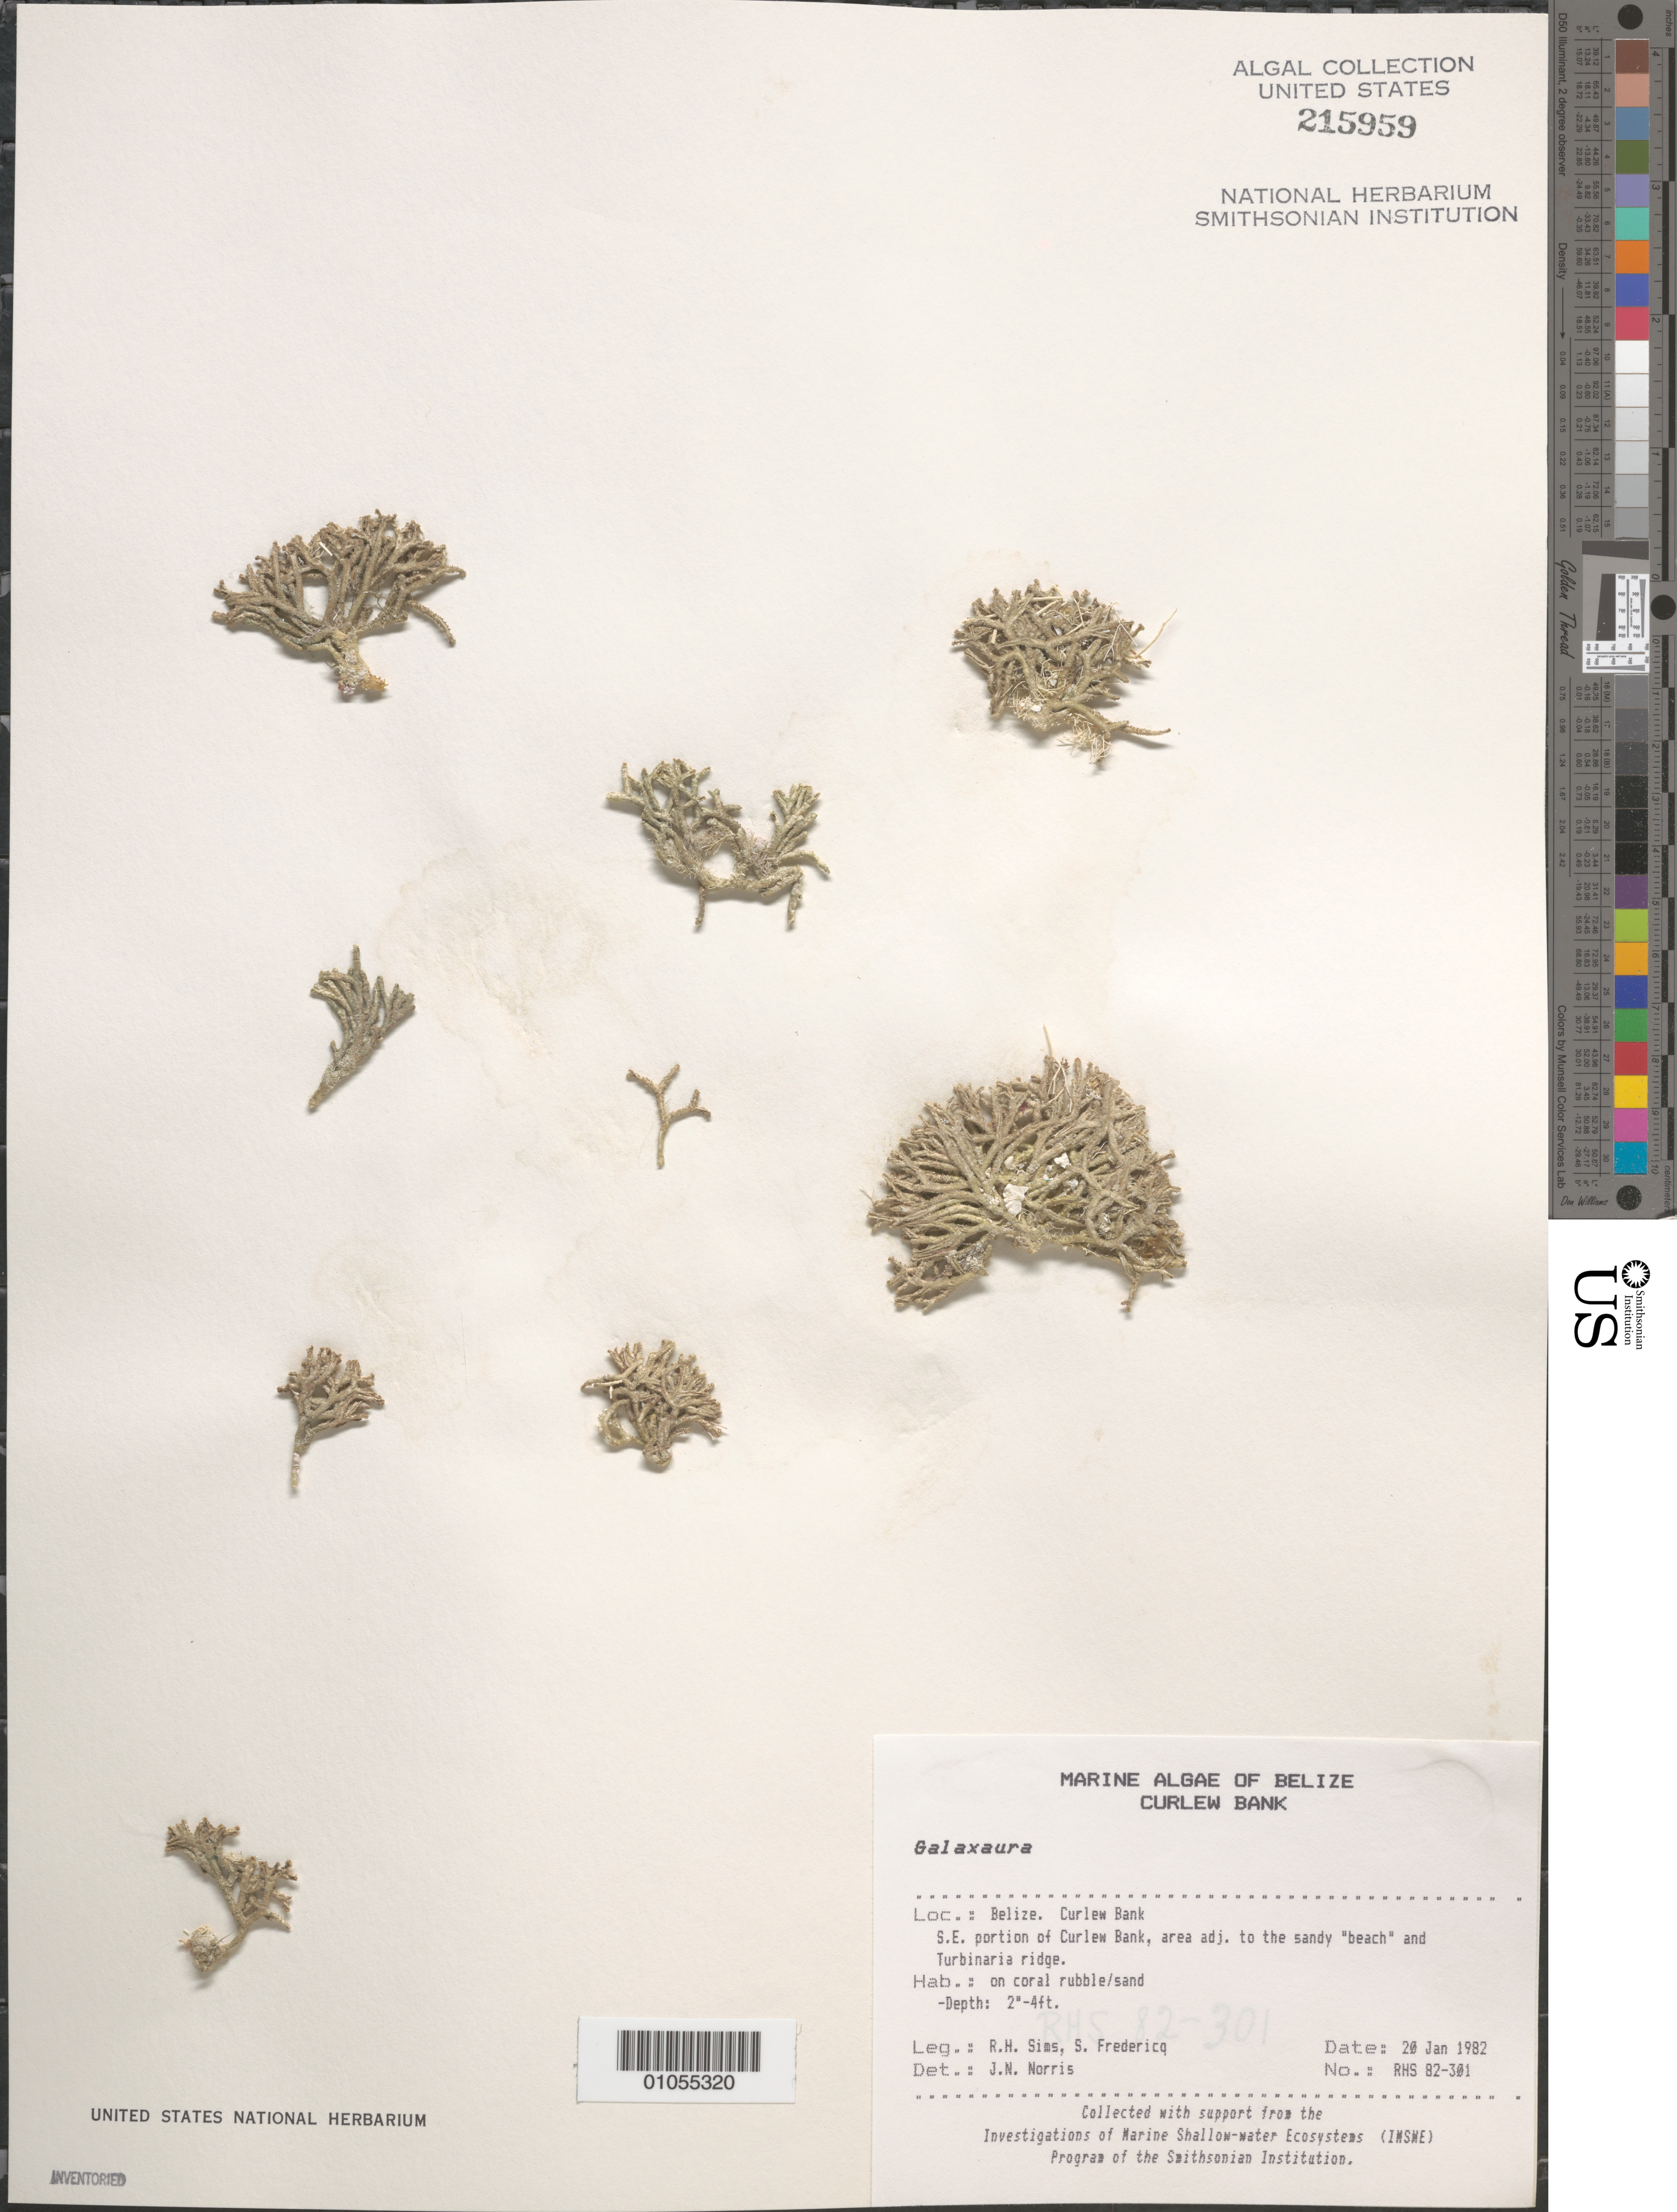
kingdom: Plantae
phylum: Rhodophyta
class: Florideophyceae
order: Nemaliales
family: Galaxauraceae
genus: Galaxaura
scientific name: Galaxaura sp.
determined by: Norris, James N.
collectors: R. H. Sims & S. Fredericq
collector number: RHS 82-301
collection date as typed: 20 Jan 1982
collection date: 1982-01-20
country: Belize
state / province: Stann Creek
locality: Curlew Bank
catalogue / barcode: US 215959